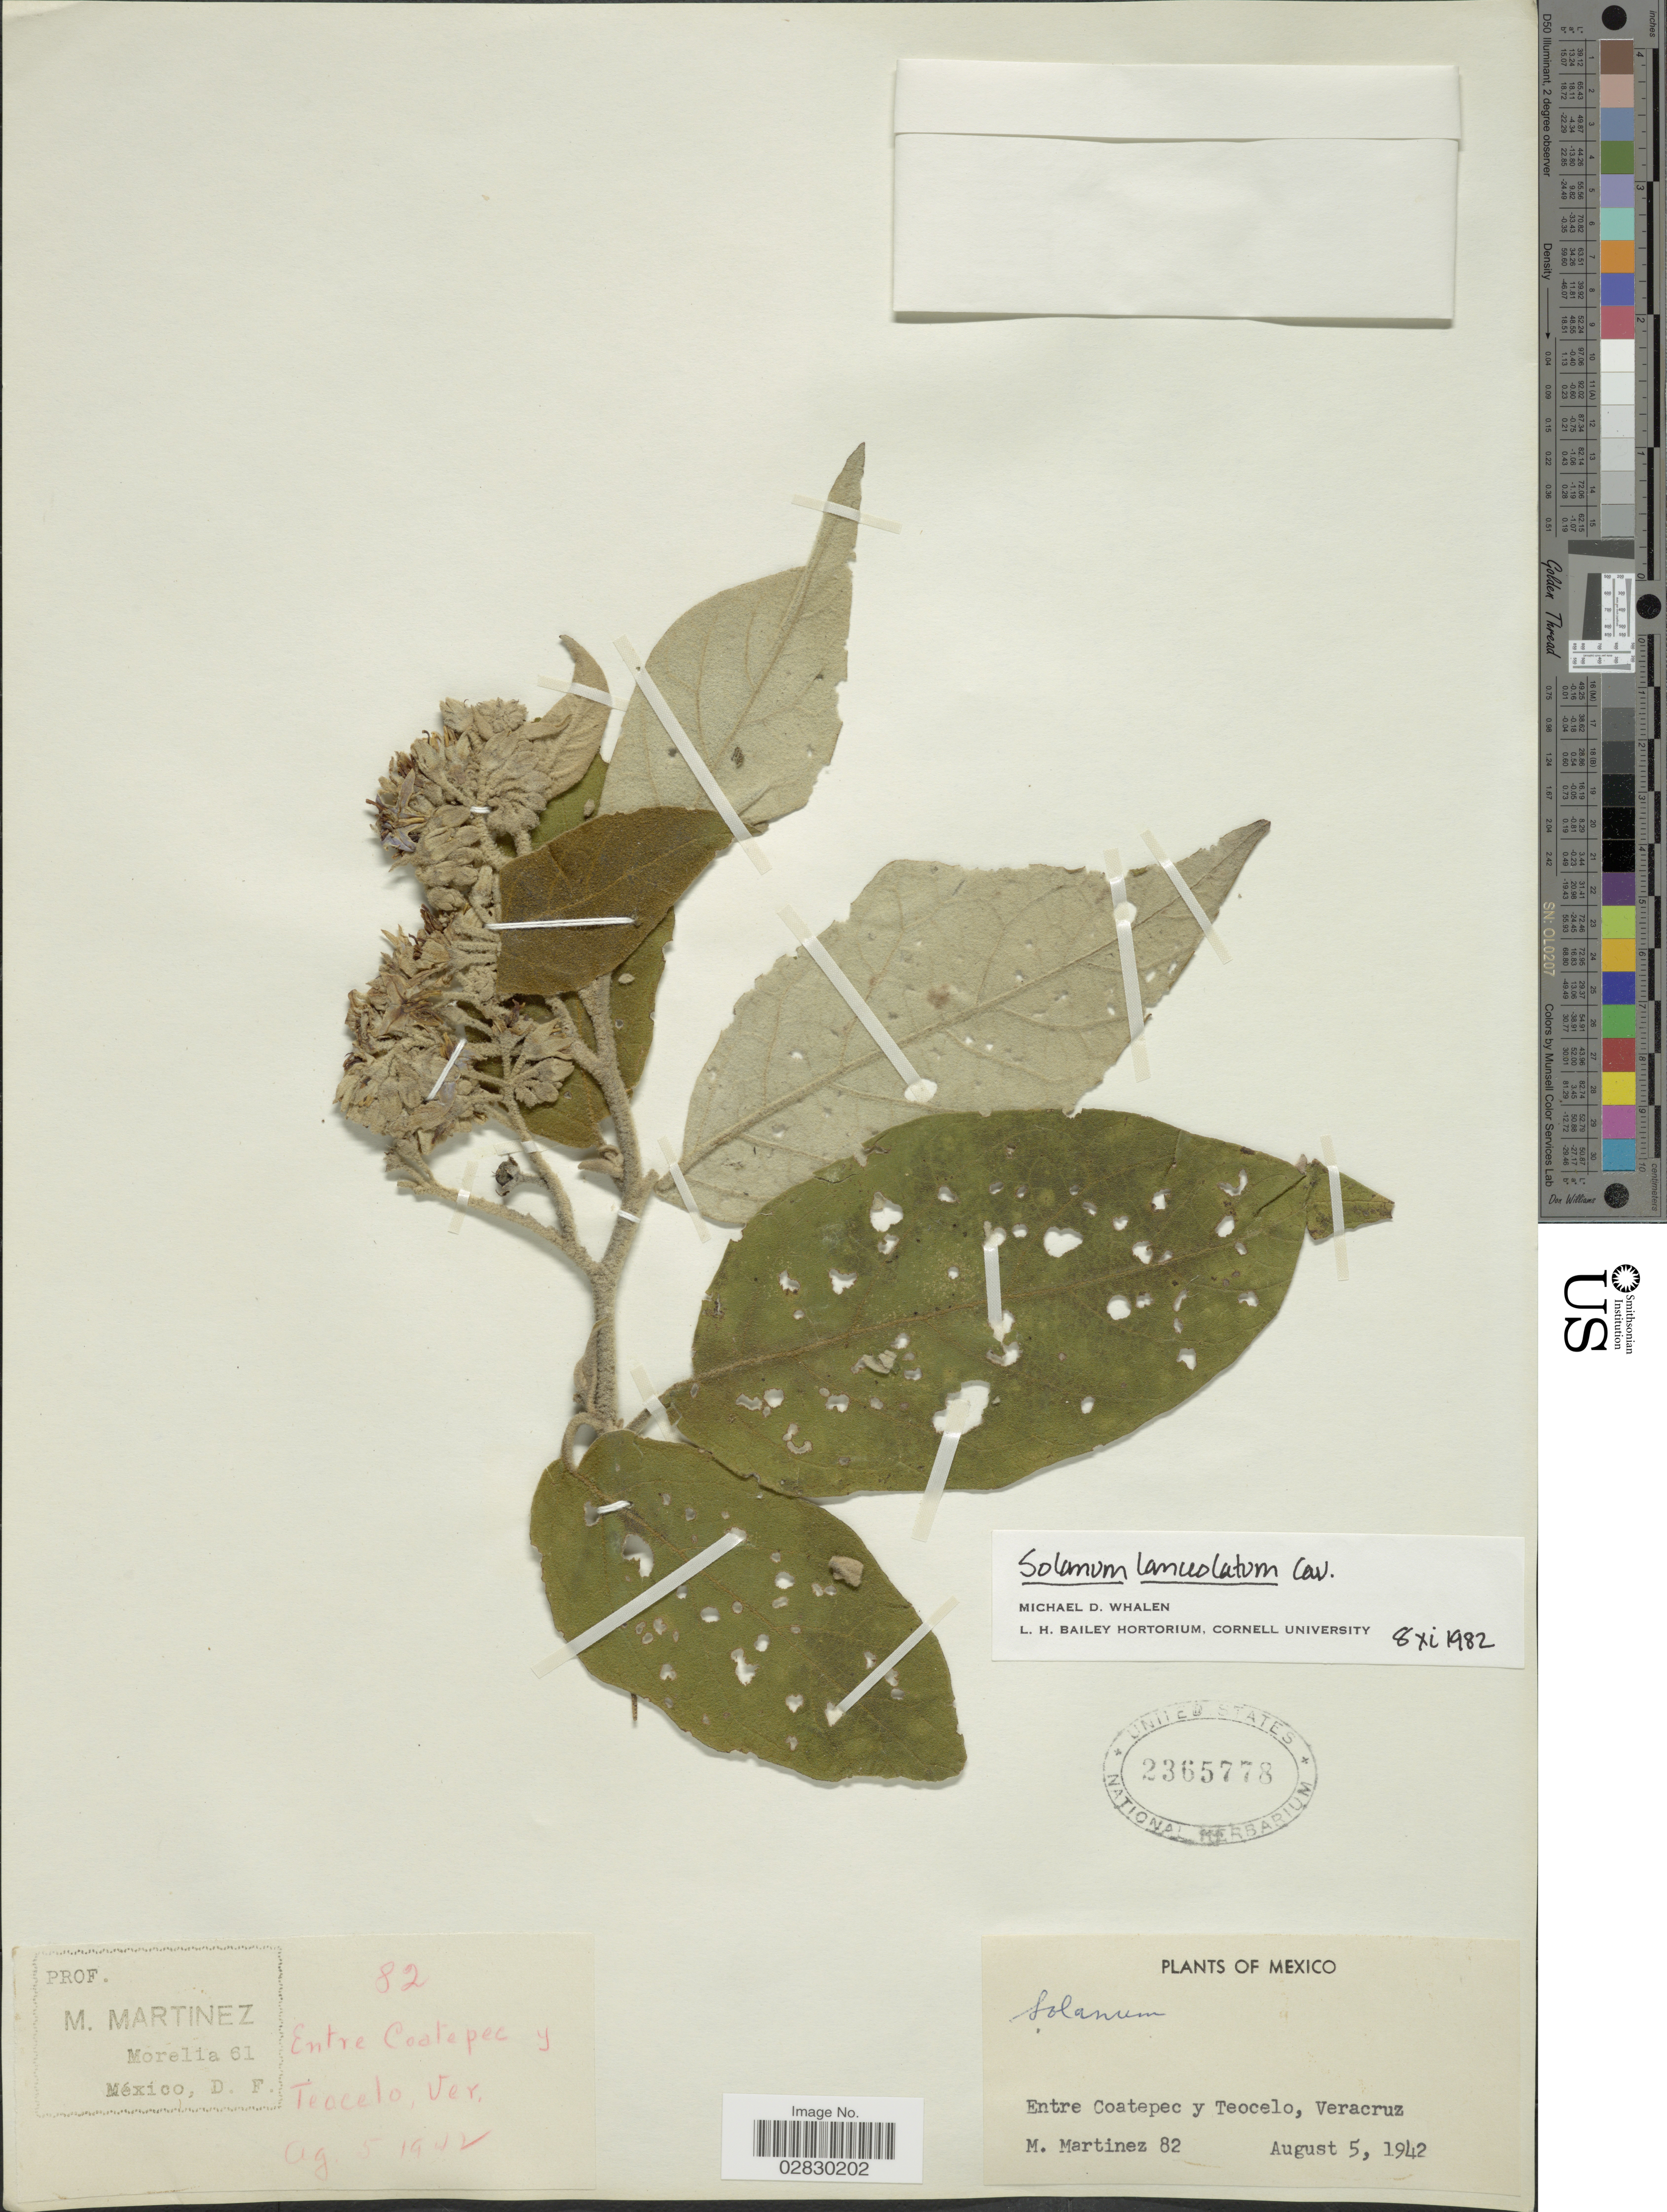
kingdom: Plantae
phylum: Tracheophyta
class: Magnoliopsida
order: Solanales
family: Solanaceae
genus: Solanum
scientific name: Solanum lanceolatum Berthault, nom. illeg.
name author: Berthault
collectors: M. Martinez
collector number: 82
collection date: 1942-08-05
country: Mexico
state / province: Veracruz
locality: Entre Coatepec y Teocelo, Veracruz.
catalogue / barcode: US 2365778